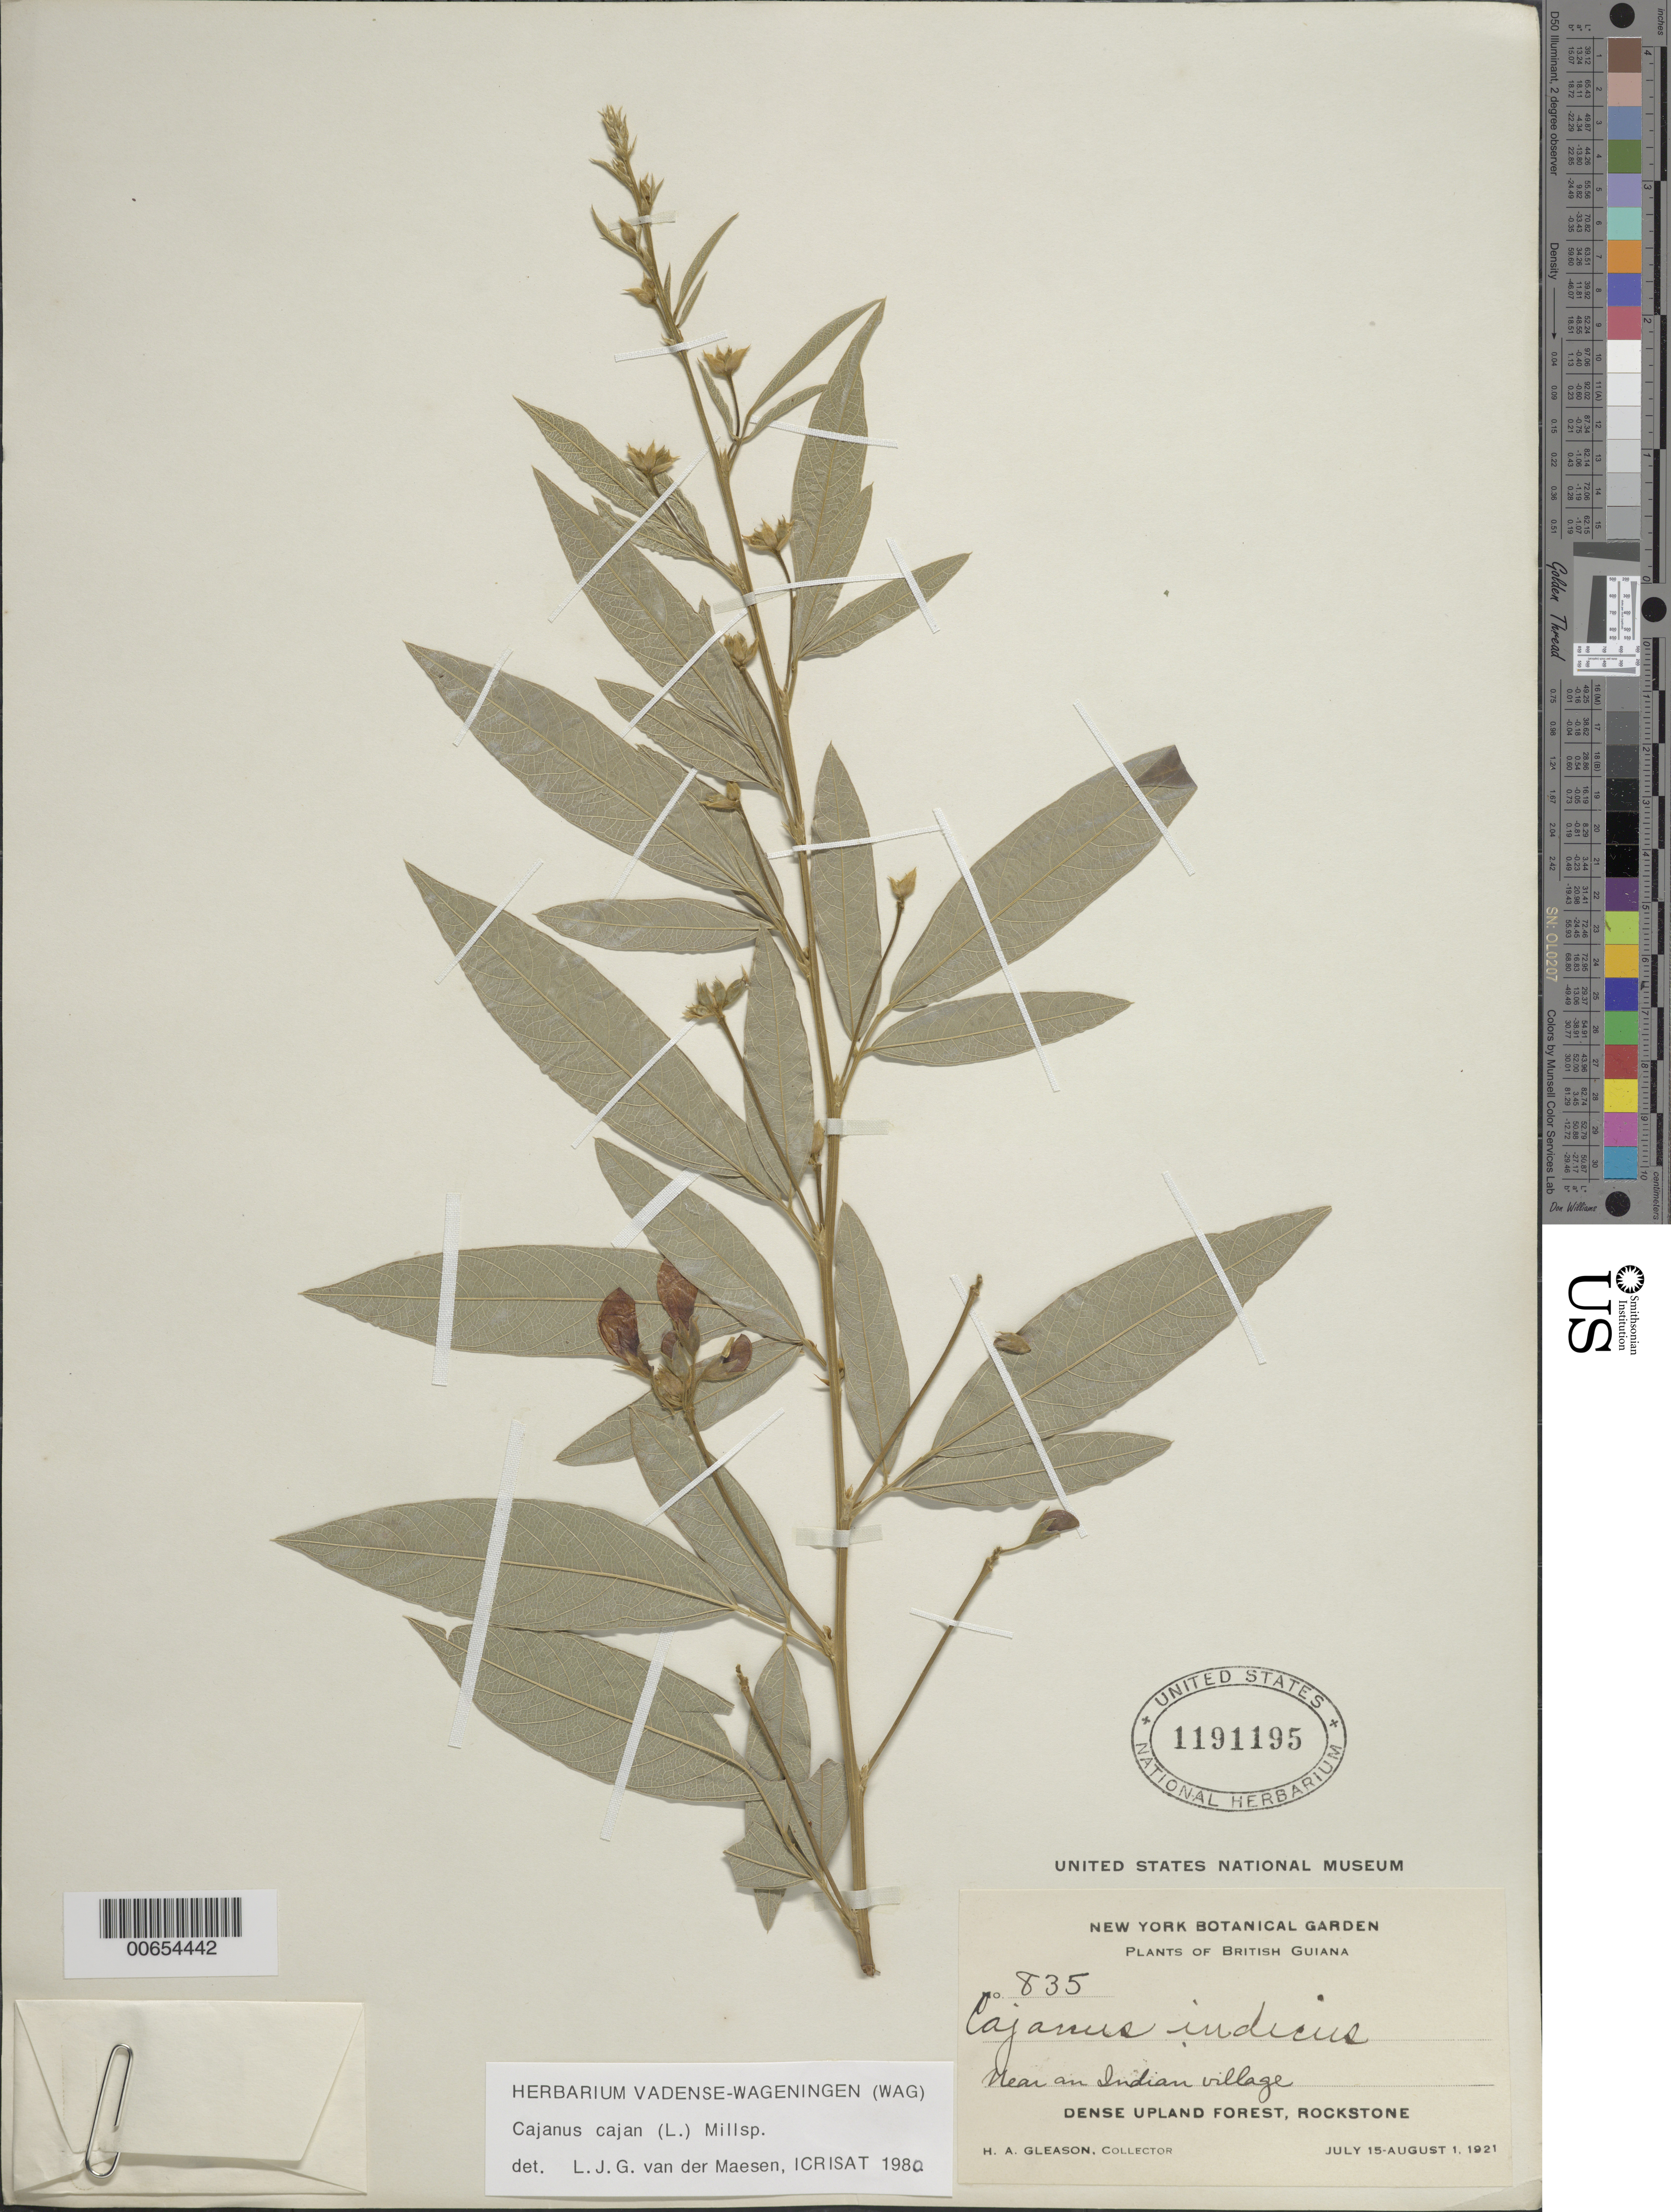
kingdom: Plantae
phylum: Tracheophyta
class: Magnoliopsida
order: Fabales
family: Fabaceae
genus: Cajanus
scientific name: Cajanus cajan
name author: (L.) Huth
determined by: Van Der Maesen, L. J. G., (WAG), Wageningen University (Netherlands)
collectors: H. A. Gleason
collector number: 835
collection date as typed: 15-Jul-21 to 1-Aug-21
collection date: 1921-07-15/1921-08-01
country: Guyana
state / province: U. Demerara-Berbice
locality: Rockstone, in and about the village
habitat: Dense upland forest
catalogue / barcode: US 1191195